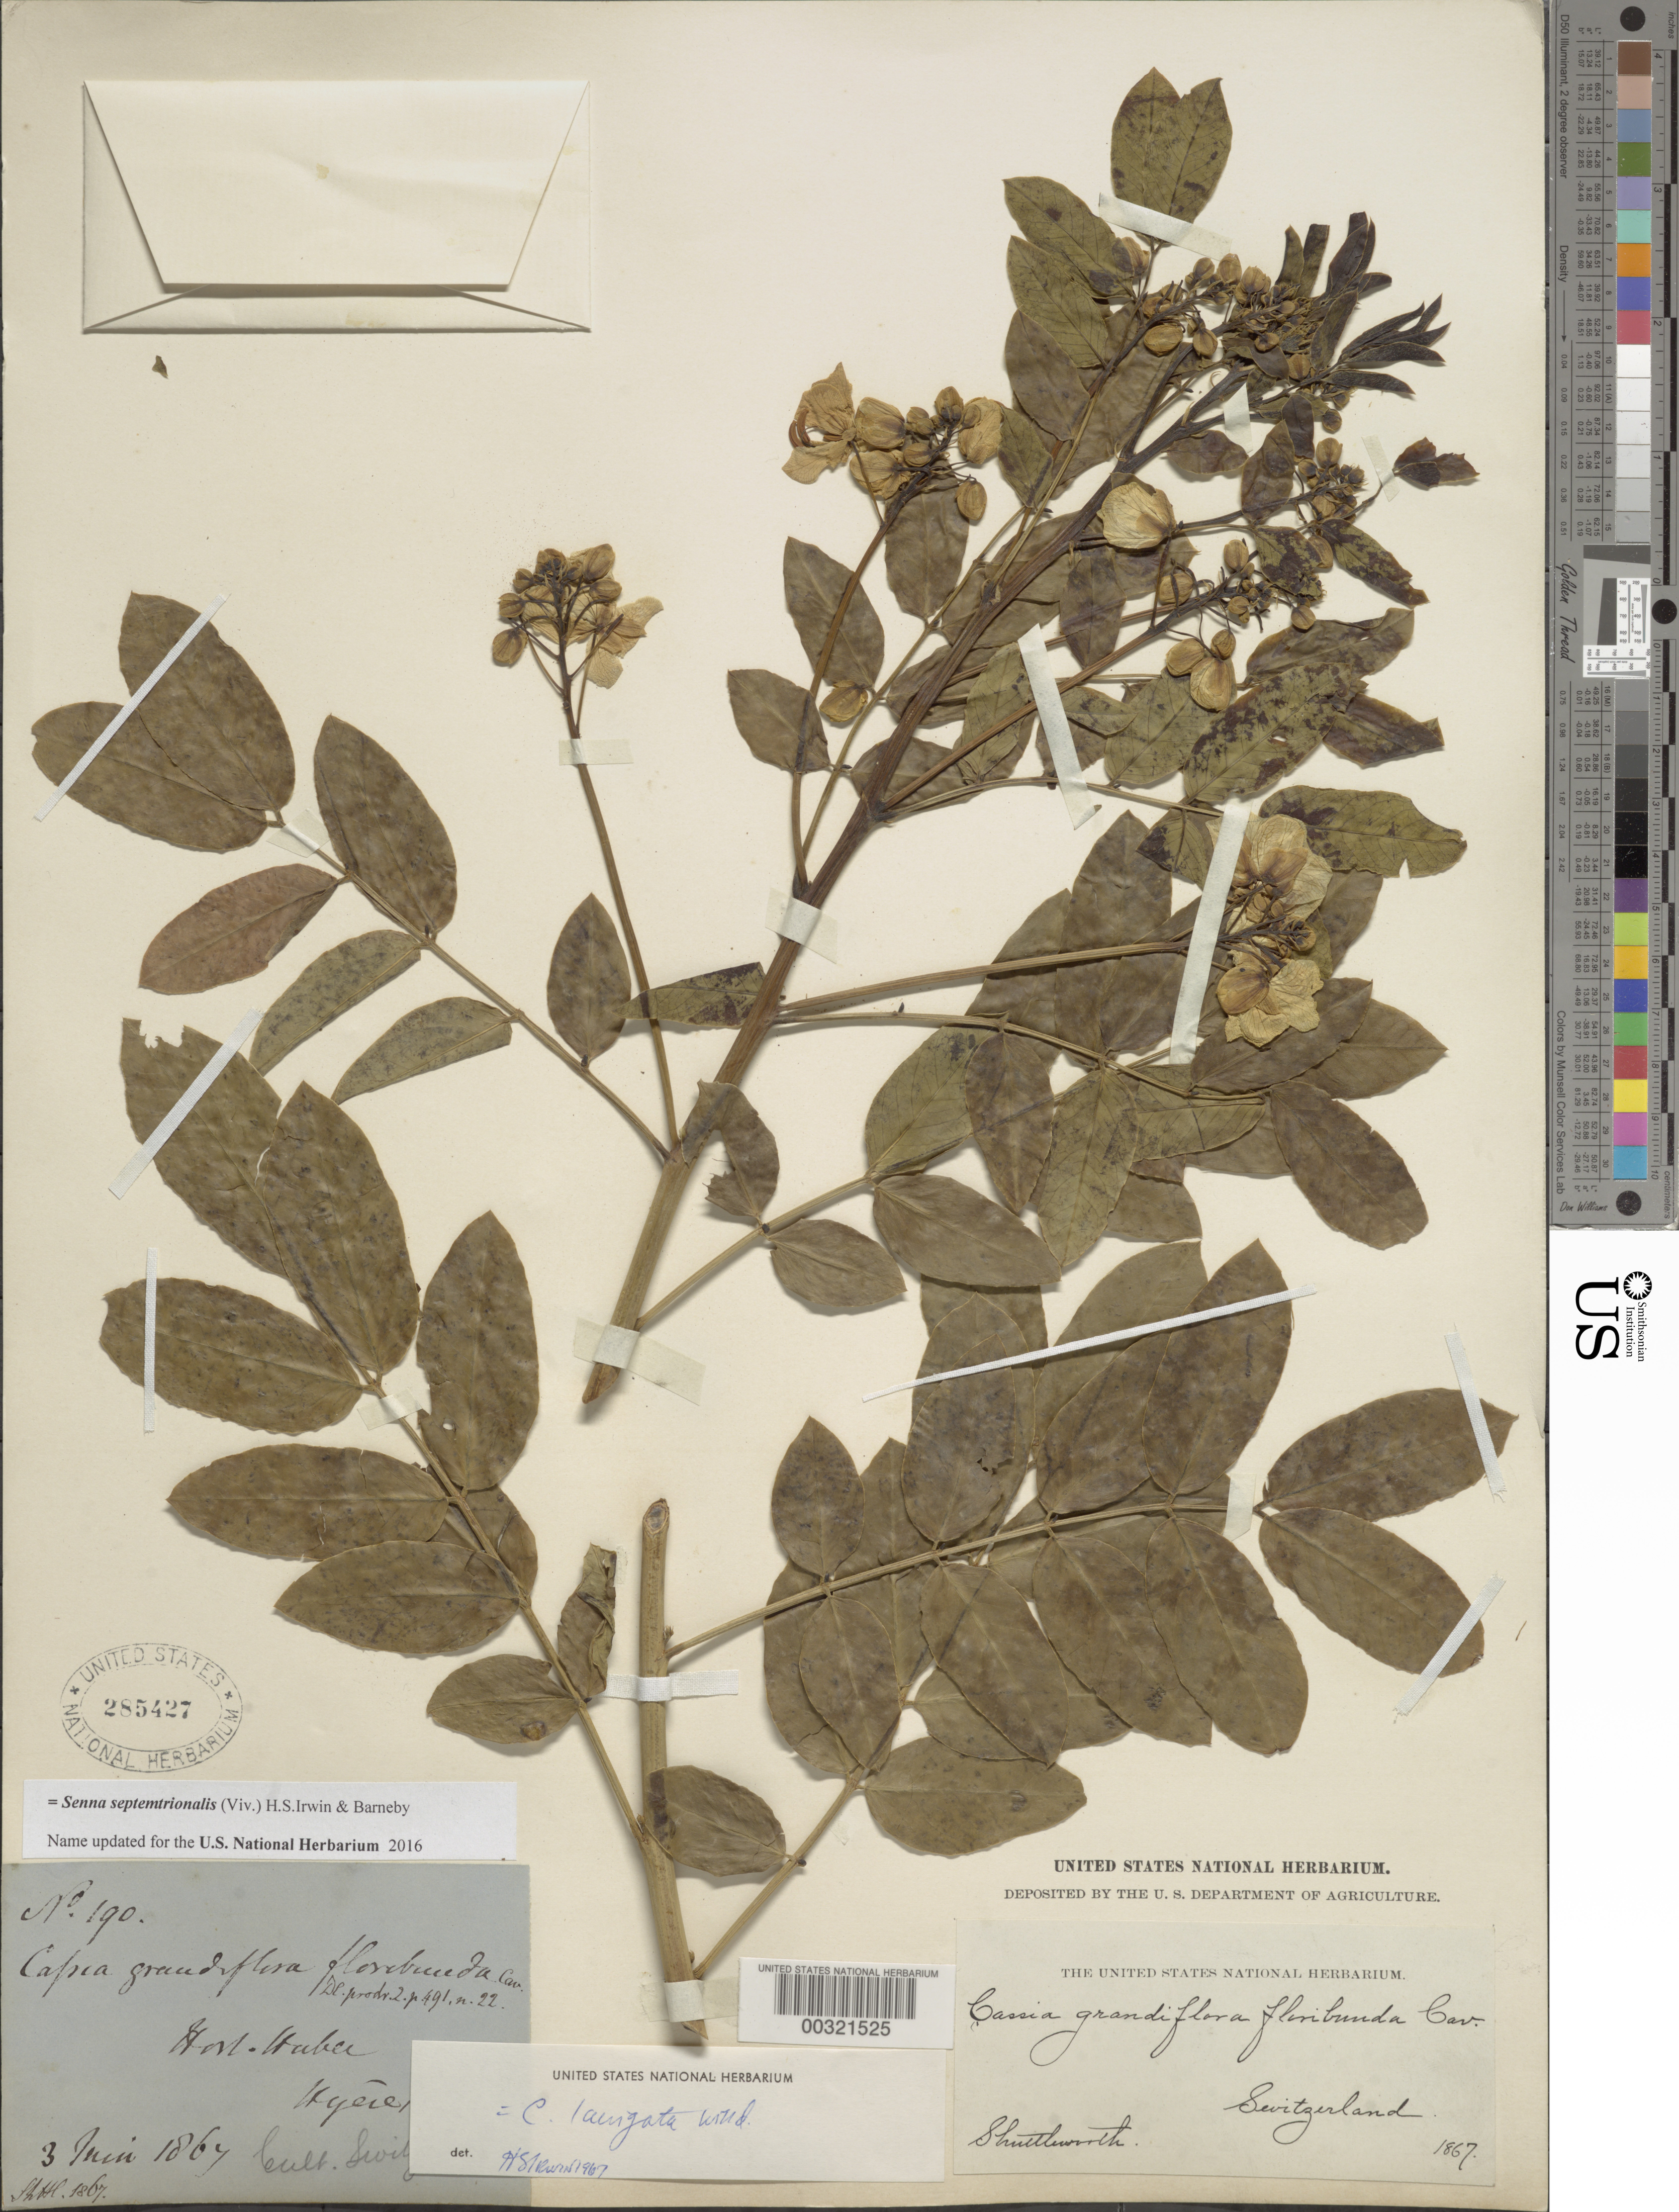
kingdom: Plantae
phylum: Tracheophyta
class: Magnoliopsida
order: Fabales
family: Fabaceae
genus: Senna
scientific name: Senna septemtrionalis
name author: (Viv.) H.S. Irwin & Barneby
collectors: Ex herb. Schimper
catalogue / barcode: US 285427